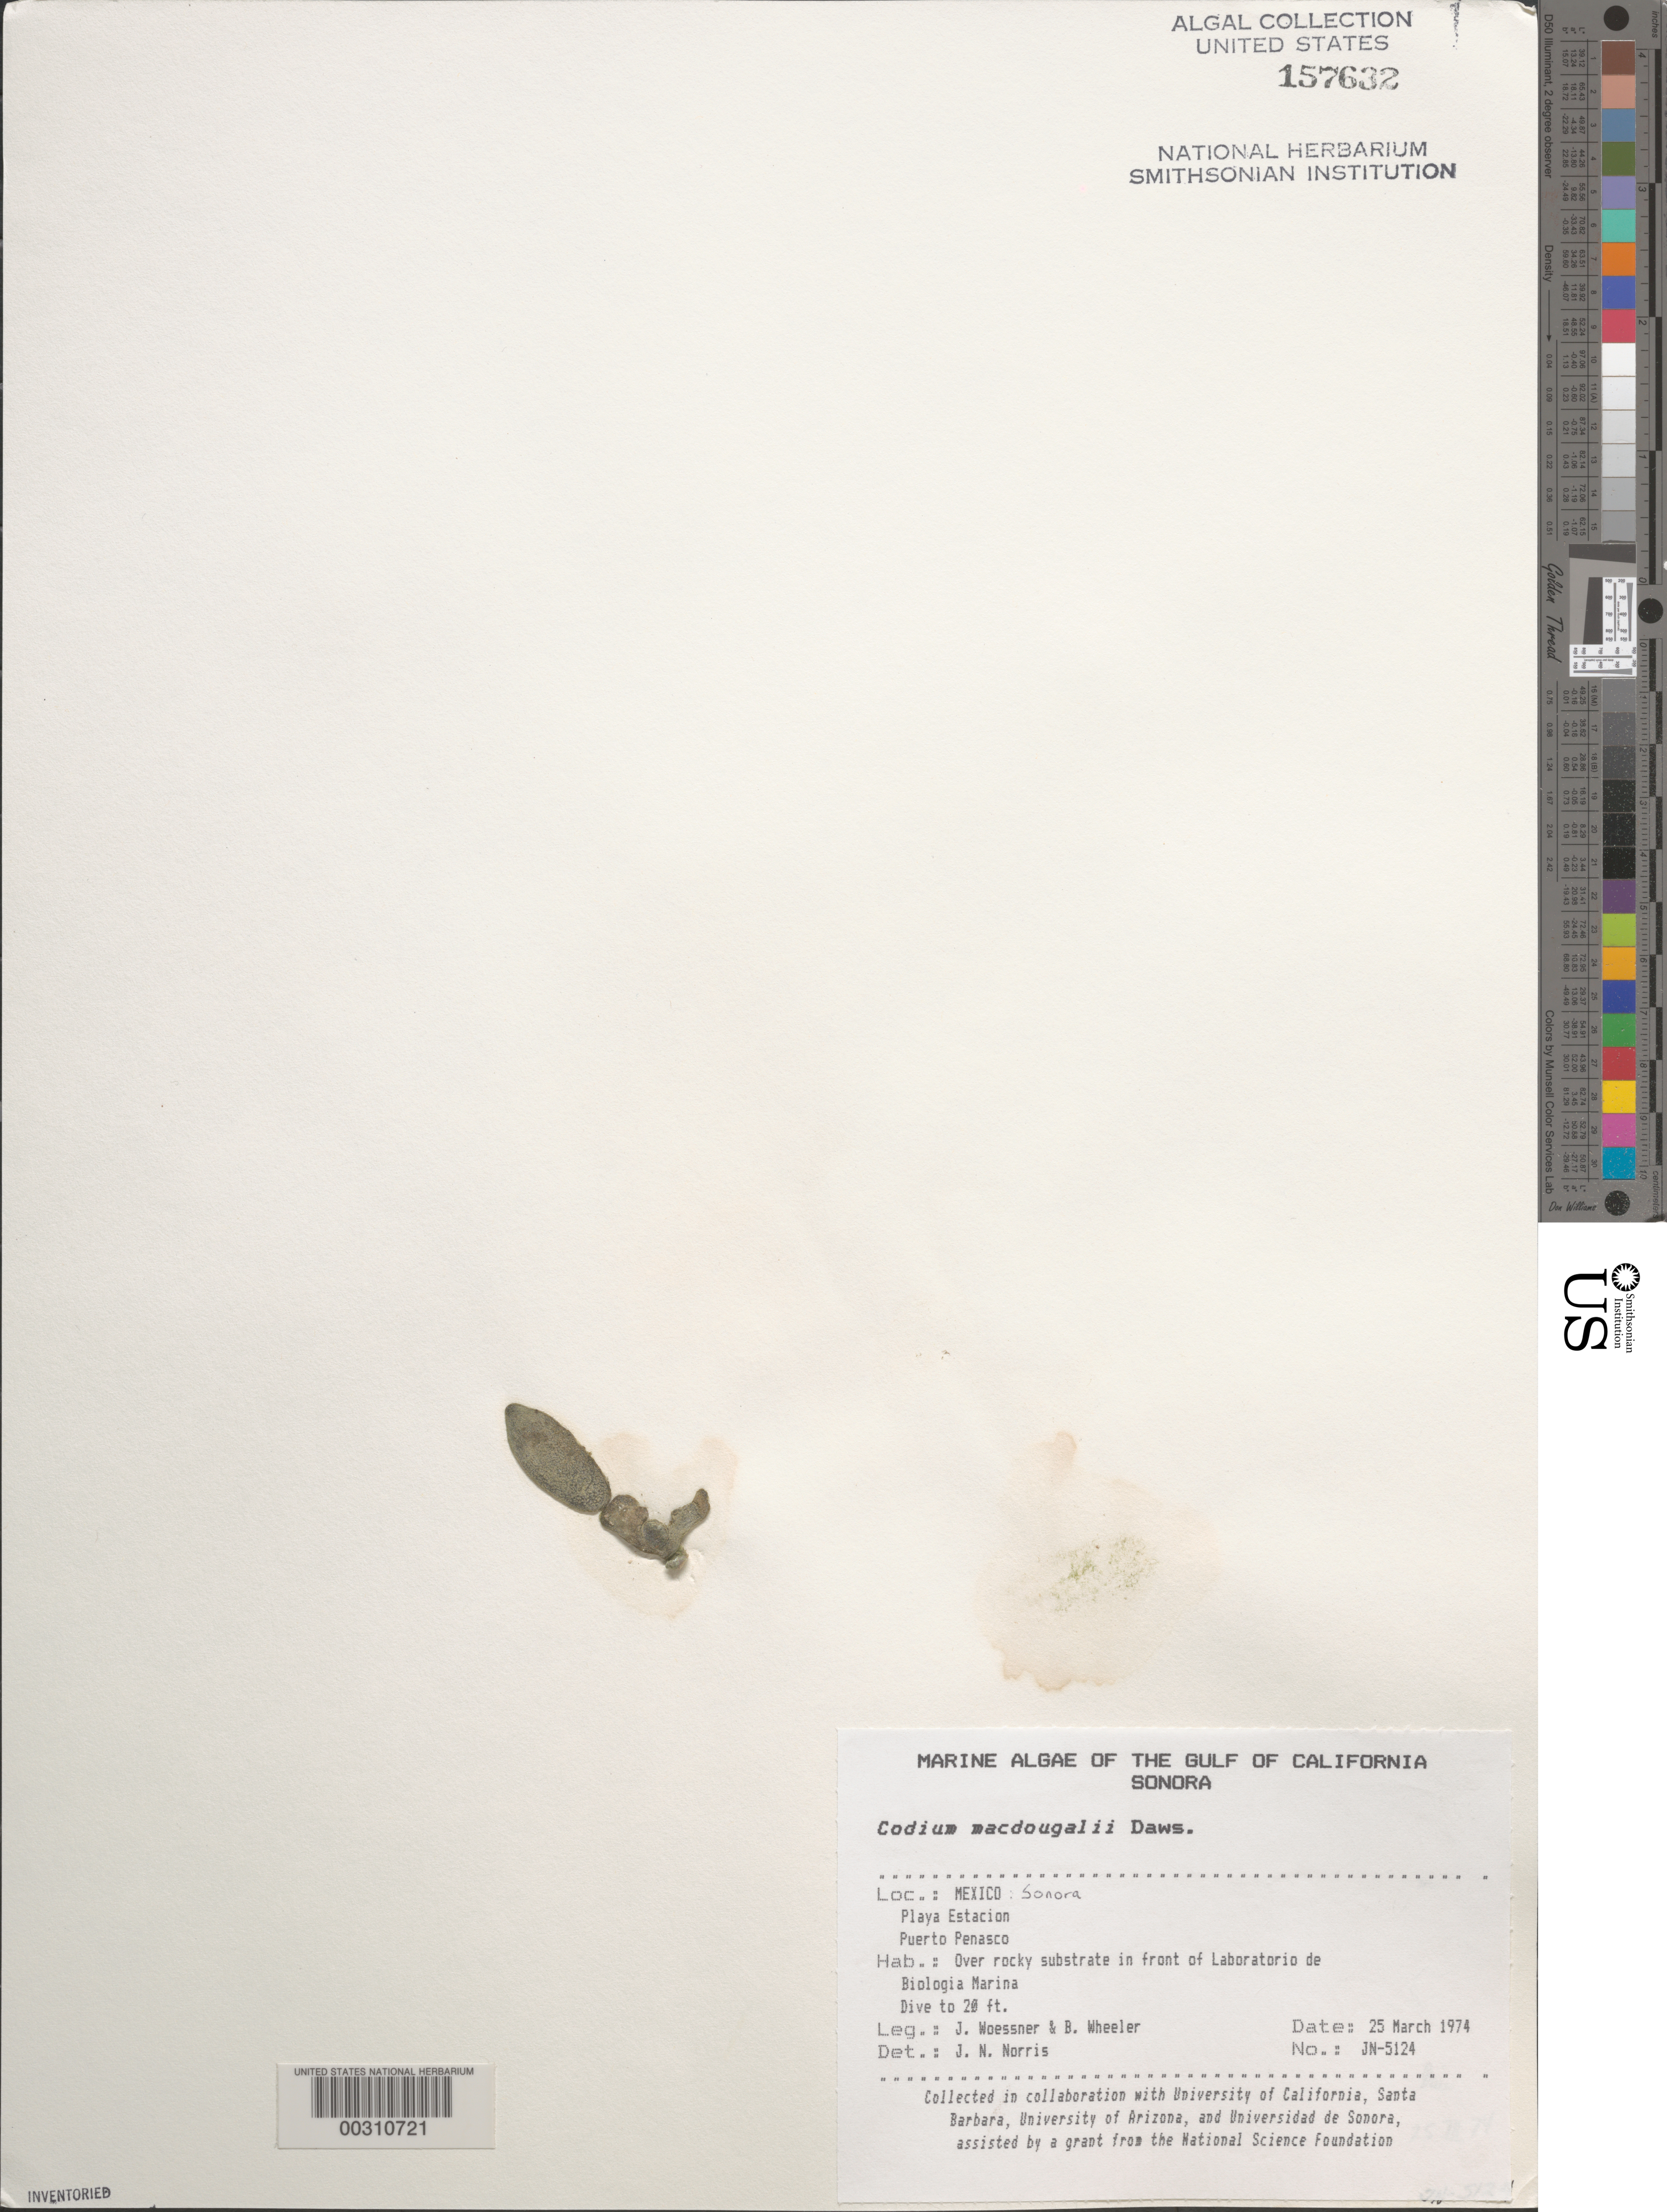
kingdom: Plantae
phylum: Chlorophyta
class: Ulvophyceae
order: Bryopsidales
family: Codiaceae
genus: Codium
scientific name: Codium brandegeei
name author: Setch. & N.L. Gardner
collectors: J. Woessner & W. Wheeler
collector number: Jn-5124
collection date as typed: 25 Mar 1974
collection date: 1974-03-25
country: Mexico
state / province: Sonora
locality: Playa Estacion, Puerto Penasco, marine laboratory shore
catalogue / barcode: US 157632